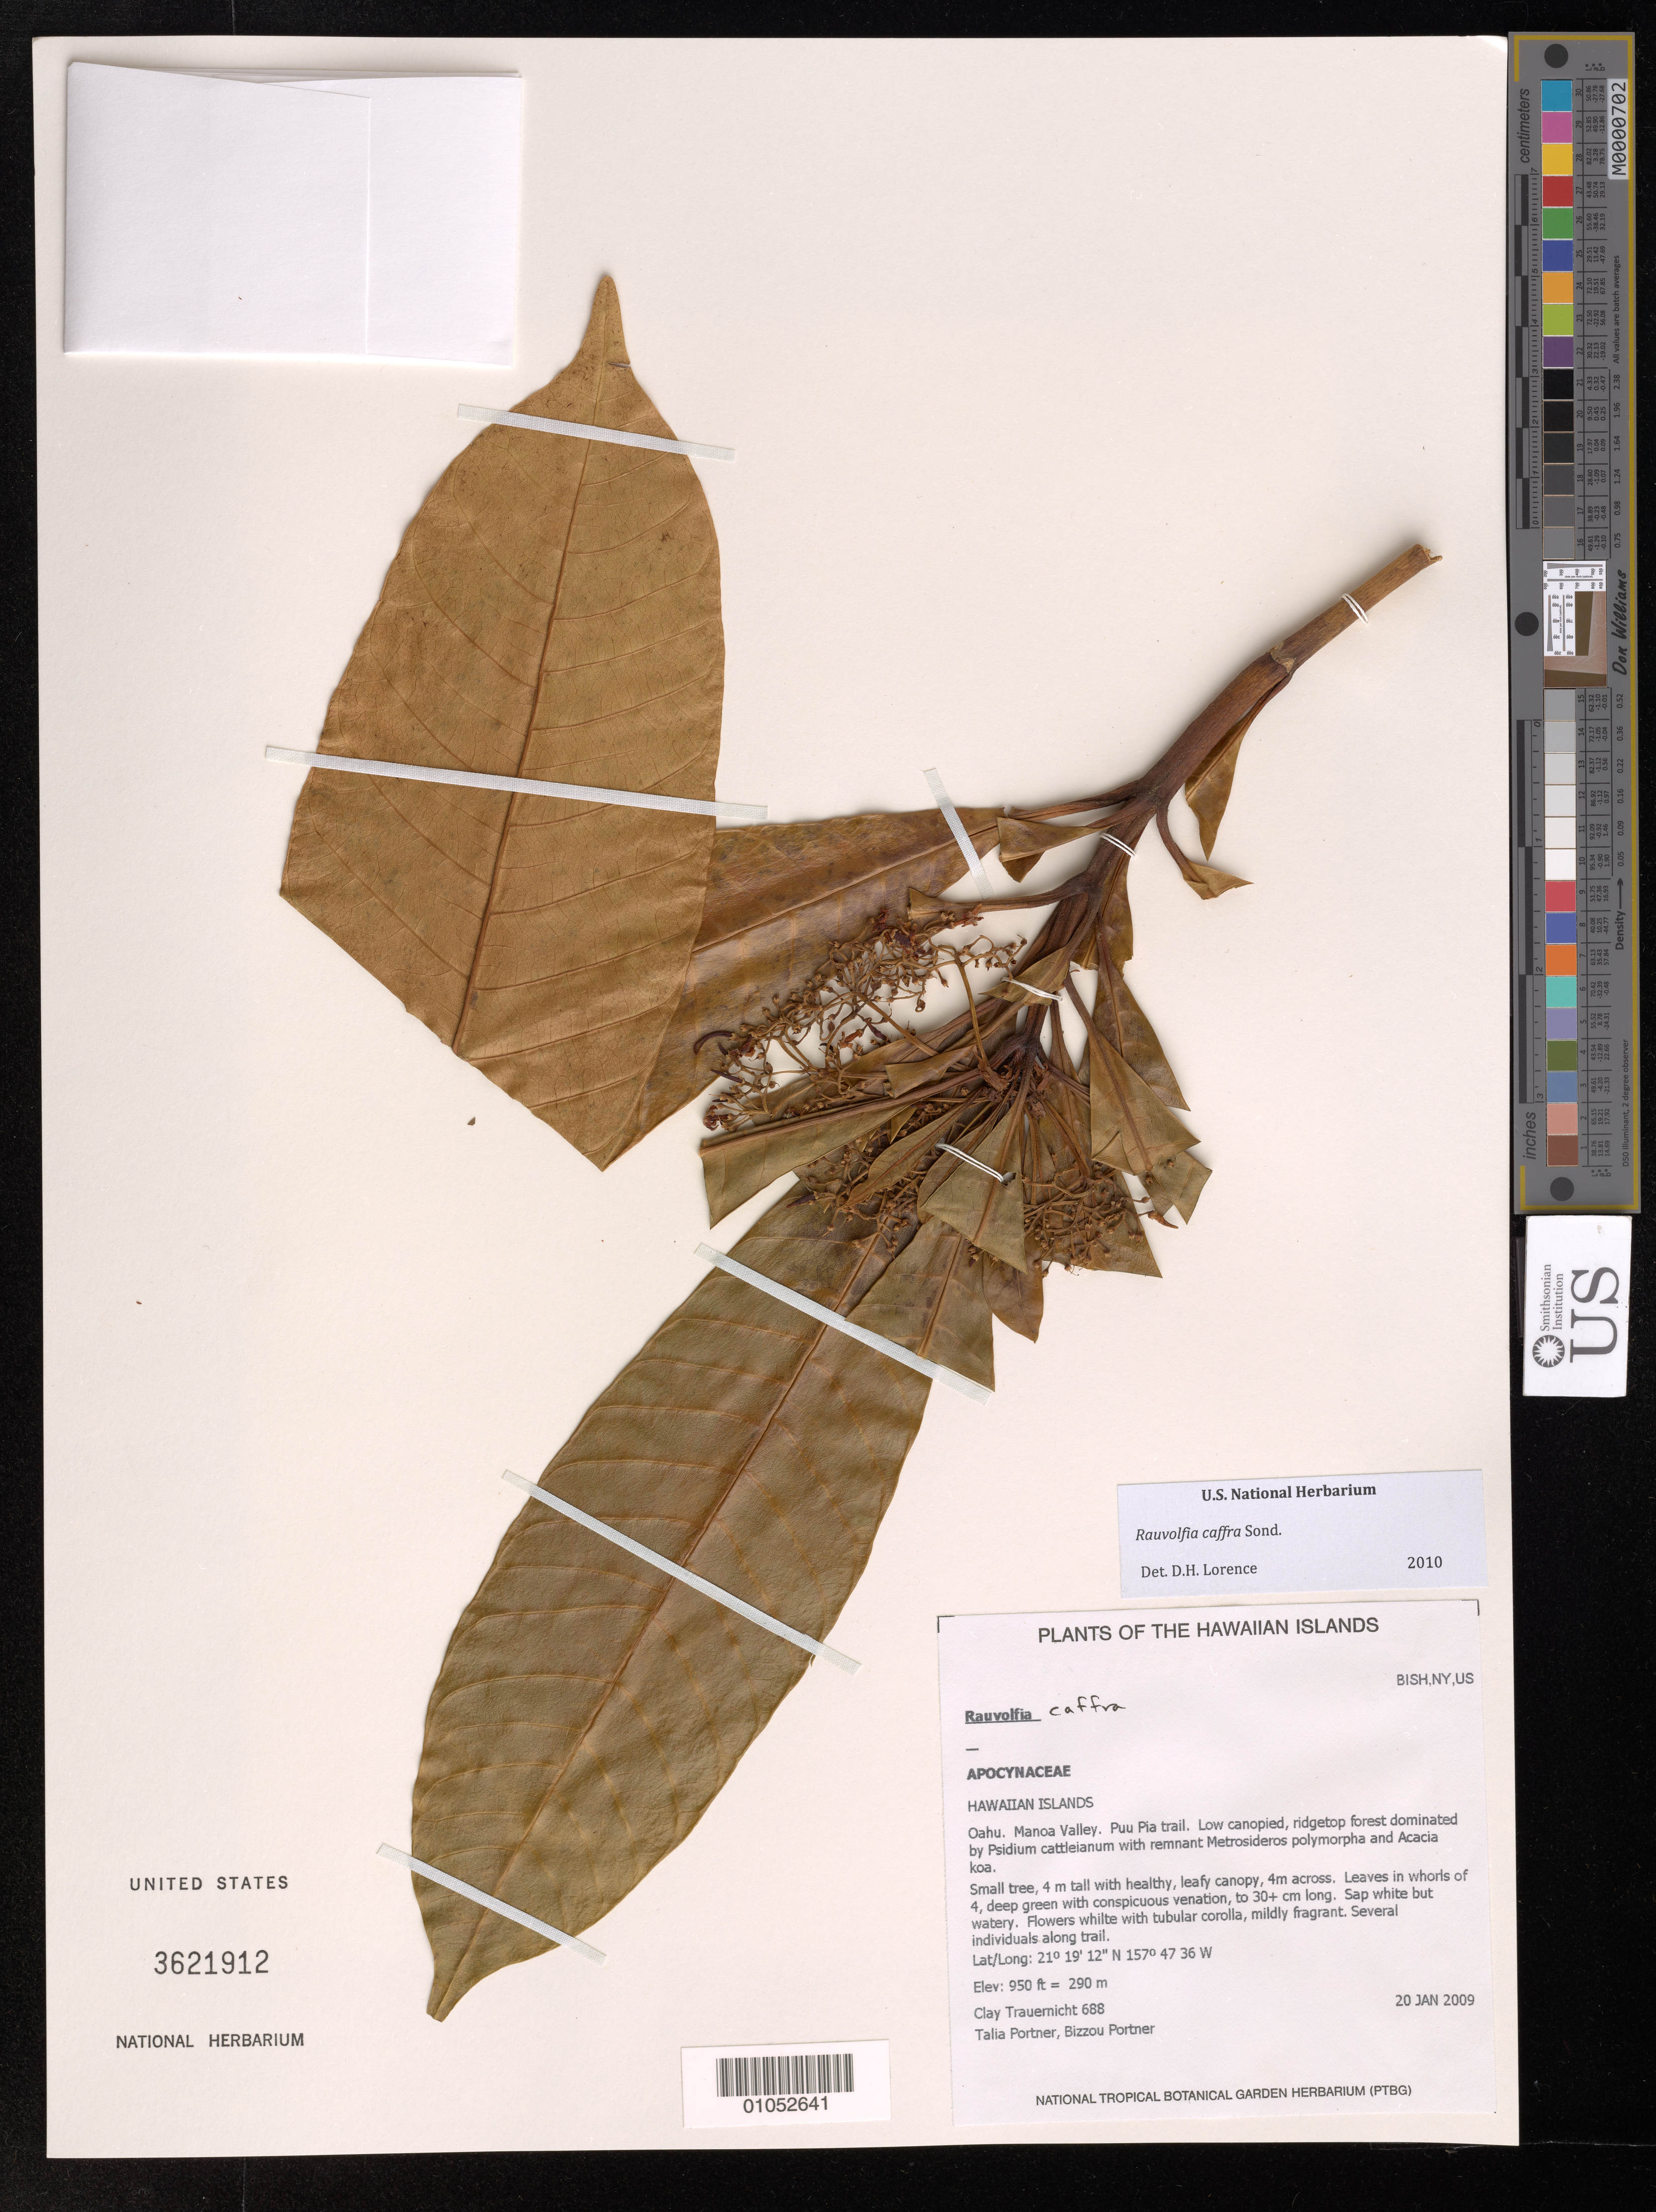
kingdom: Plantae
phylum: Tracheophyta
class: Magnoliopsida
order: Gentianales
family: Apocynaceae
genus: Alstonia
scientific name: Alstonia macrophylla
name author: Wall. ex G. Don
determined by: Faccenda, K.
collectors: C. Trauernicht, T. Portner & B. Portner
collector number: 688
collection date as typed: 20 Jan 2009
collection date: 2009-01-20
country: United States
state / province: Hawaii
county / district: Honolulu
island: Oahu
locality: Manoa Valley. Puu Pia trail.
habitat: Low canopied, ridgetop forest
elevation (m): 290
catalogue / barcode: US 3621912